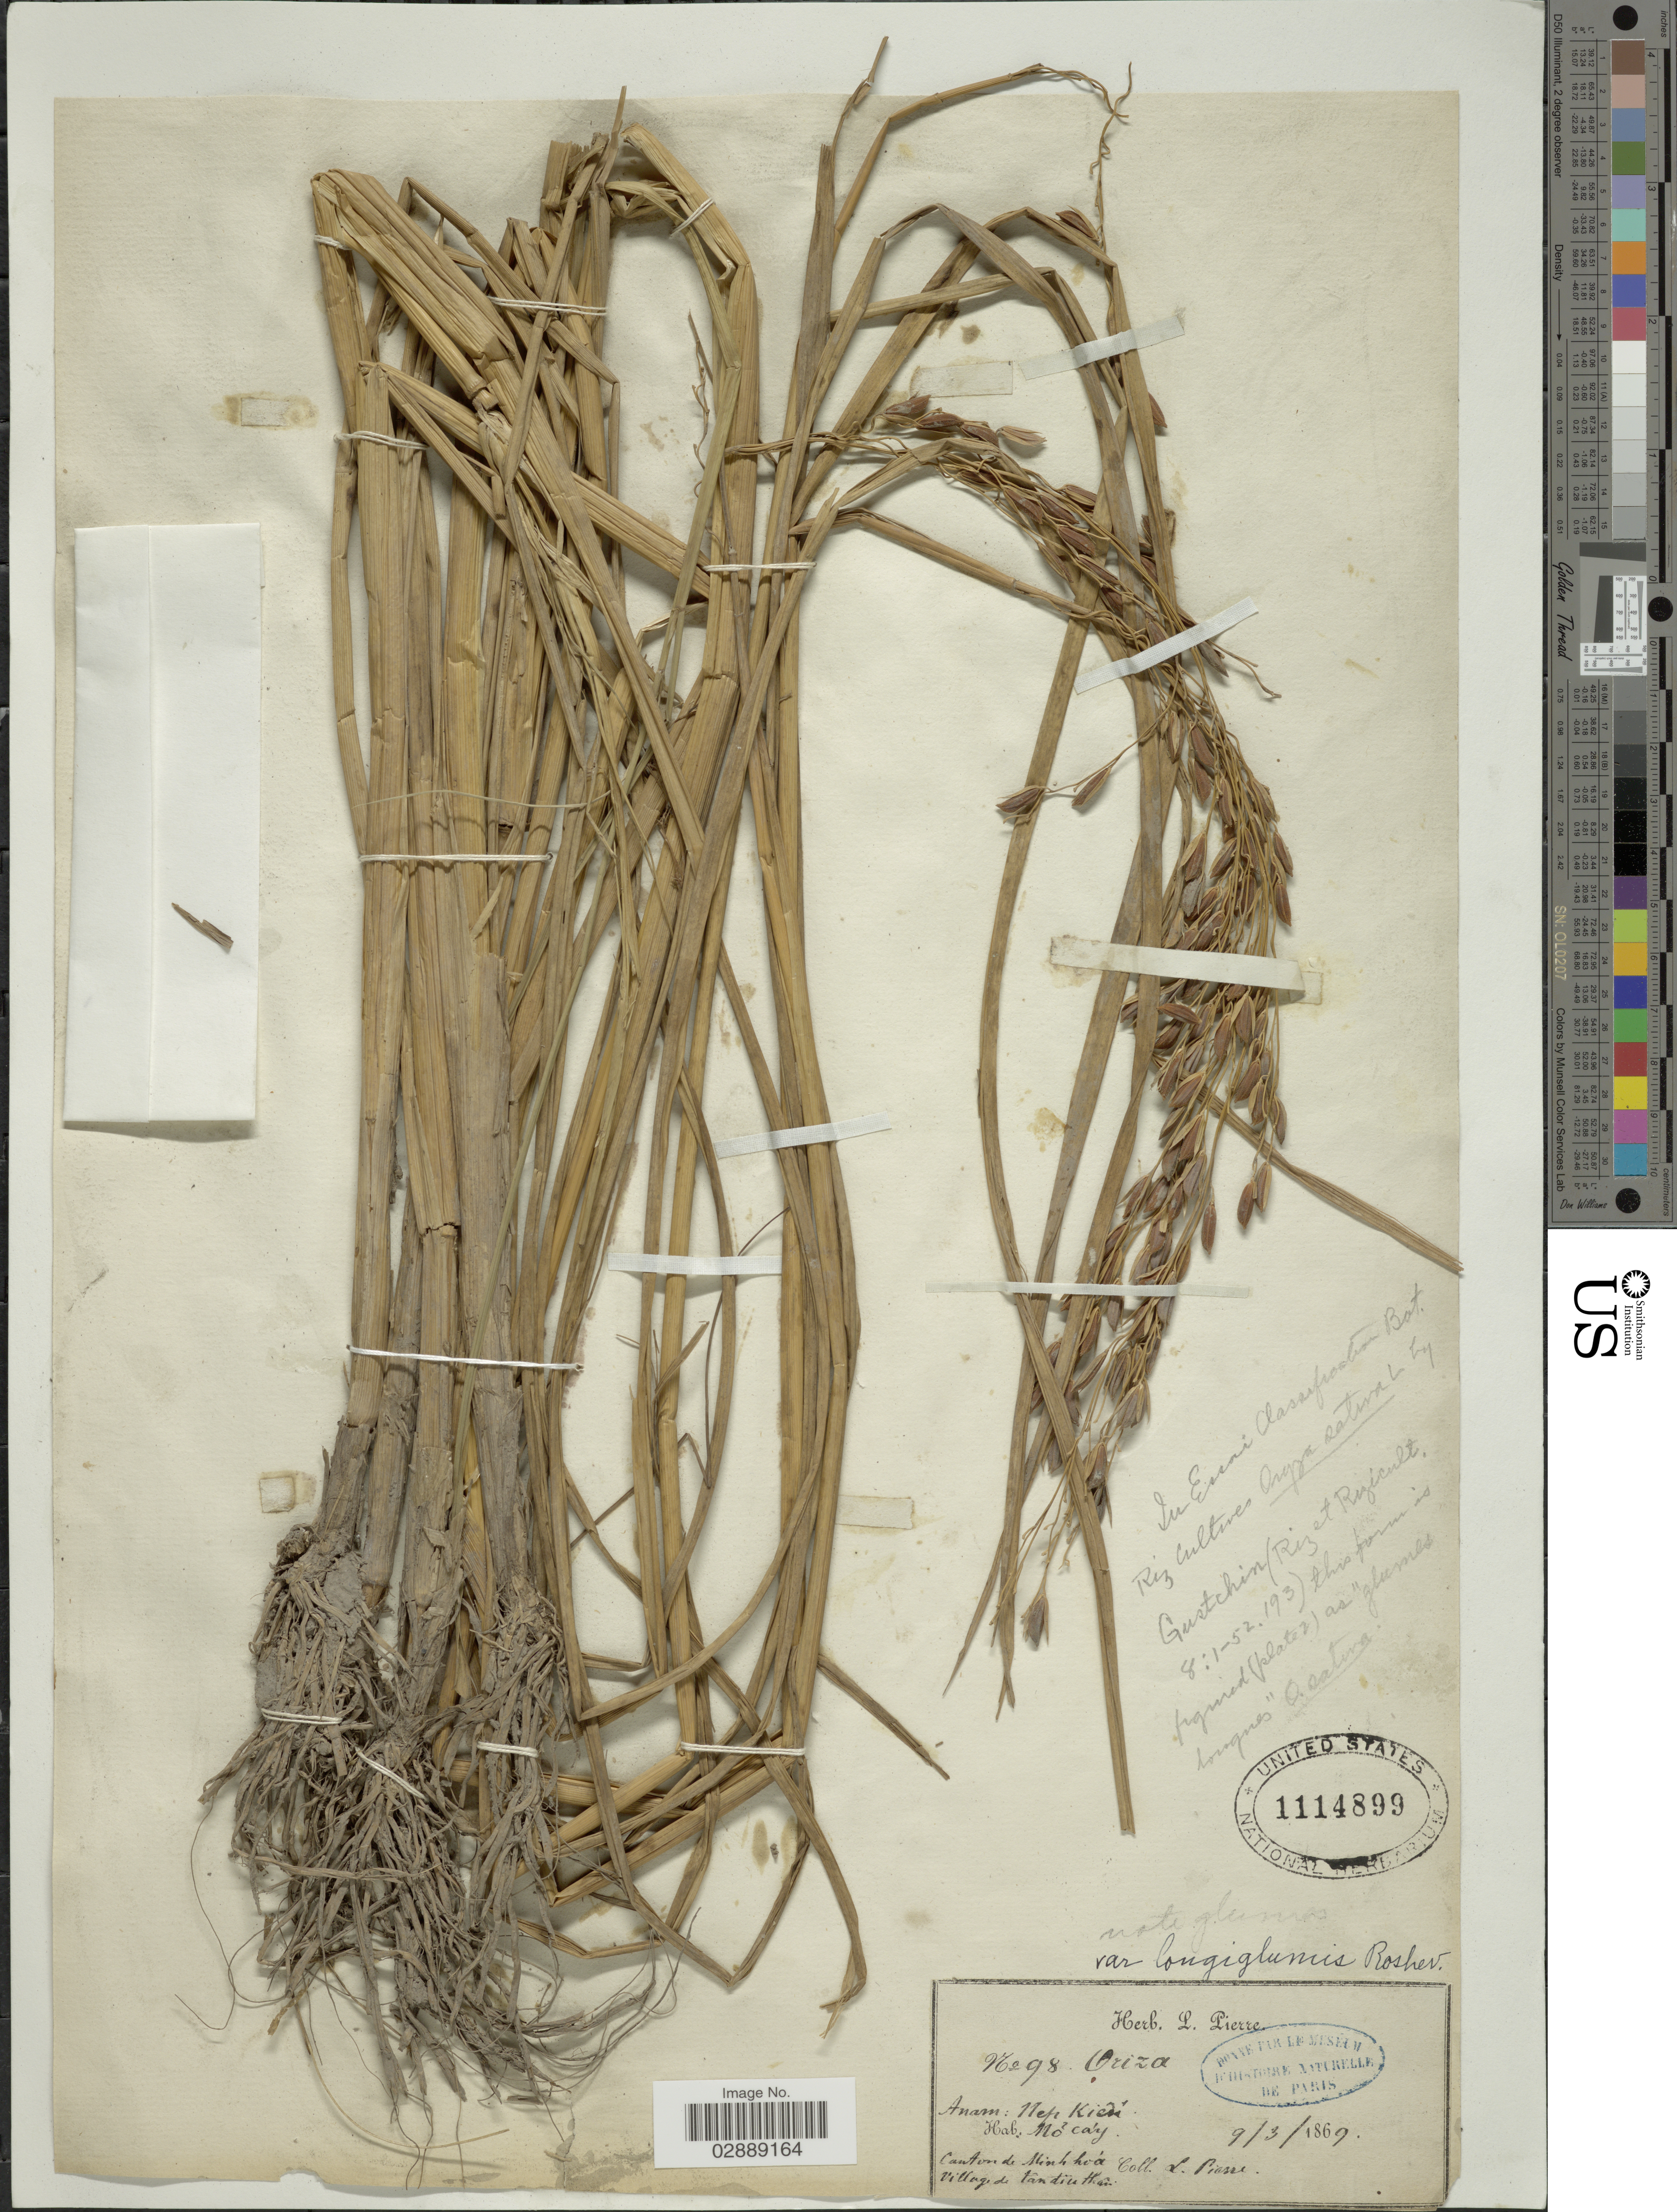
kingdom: Plantae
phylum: Tracheophyta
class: Liliopsida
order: Poales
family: Poaceae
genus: Oryza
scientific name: Oryza sativa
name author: L.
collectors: L. Pierre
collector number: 98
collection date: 1869-03-09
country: Vietnam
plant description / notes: Locality details in Vietnamese on the specimen sheet.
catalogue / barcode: US 1114899